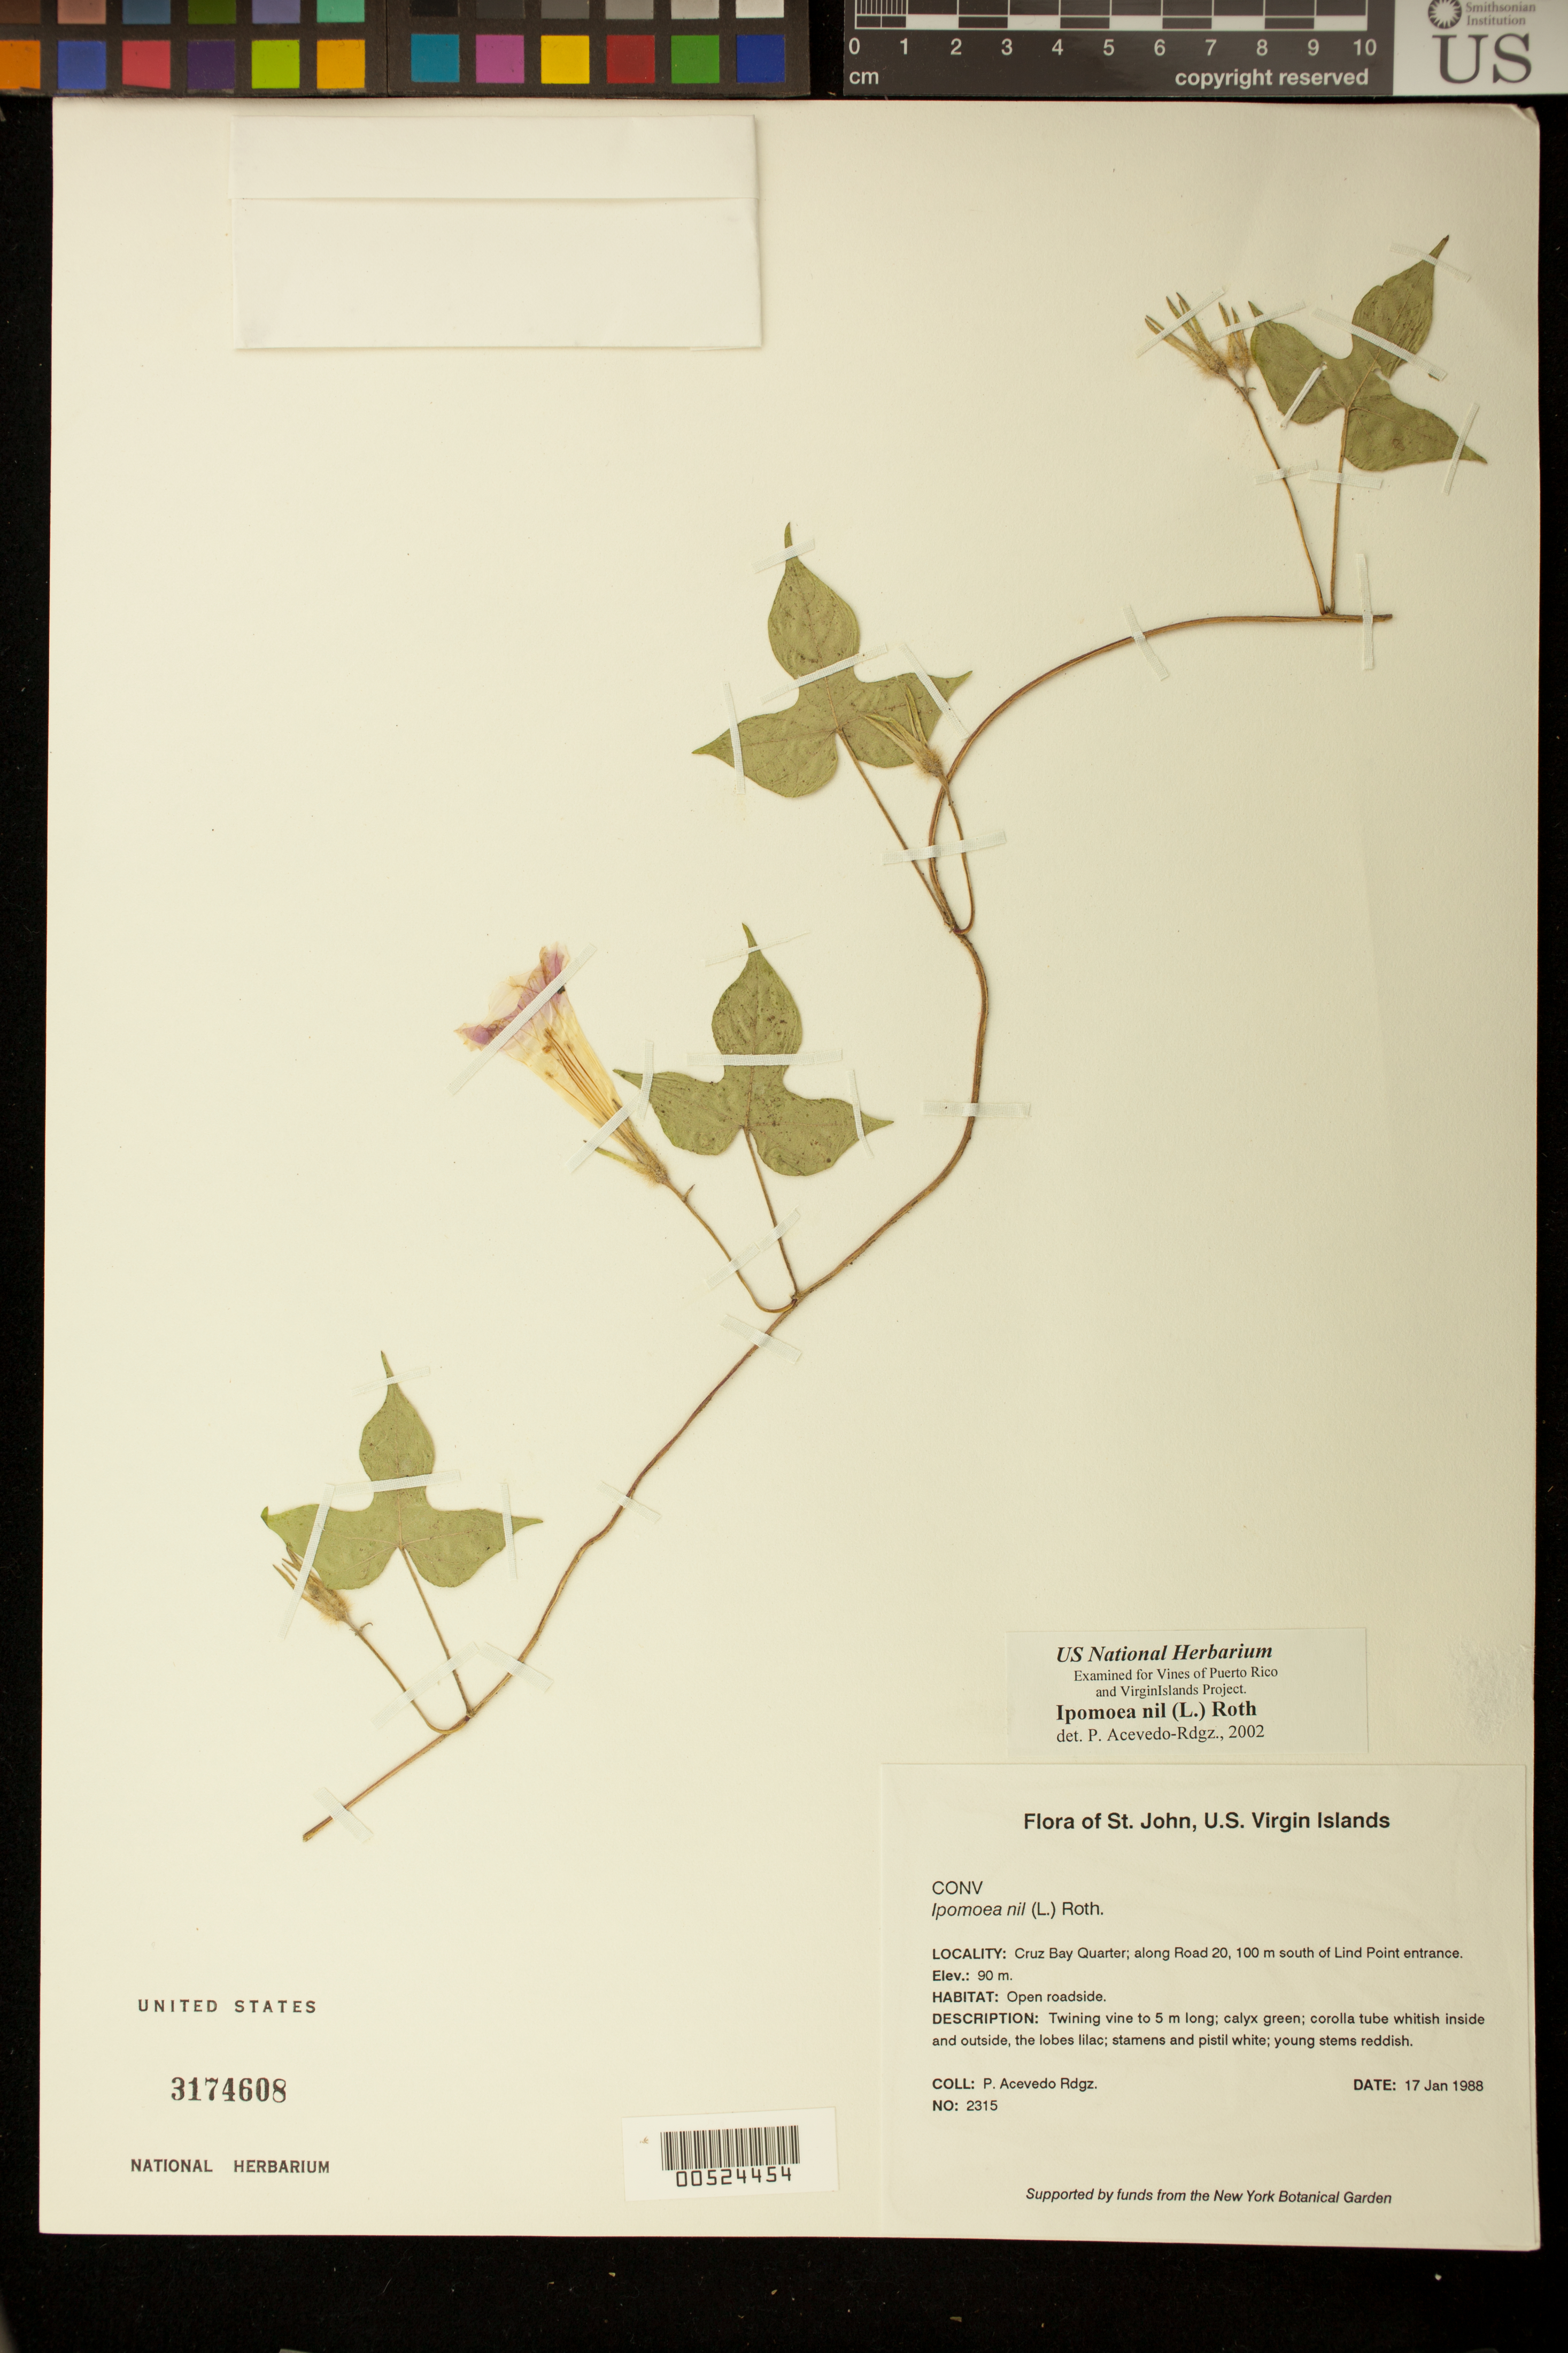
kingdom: Plantae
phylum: Tracheophyta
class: Magnoliopsida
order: Solanales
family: Convolvulaceae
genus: Ipomoea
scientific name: Ipomoea nil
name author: Roth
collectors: P. Acevedo-Rodr.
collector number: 2315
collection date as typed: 17 Jan 1988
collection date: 1988-01-17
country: U.S. Virgin Islands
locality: Cruz Bay Quarter; Great Cruz Bay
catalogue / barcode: US 3174608